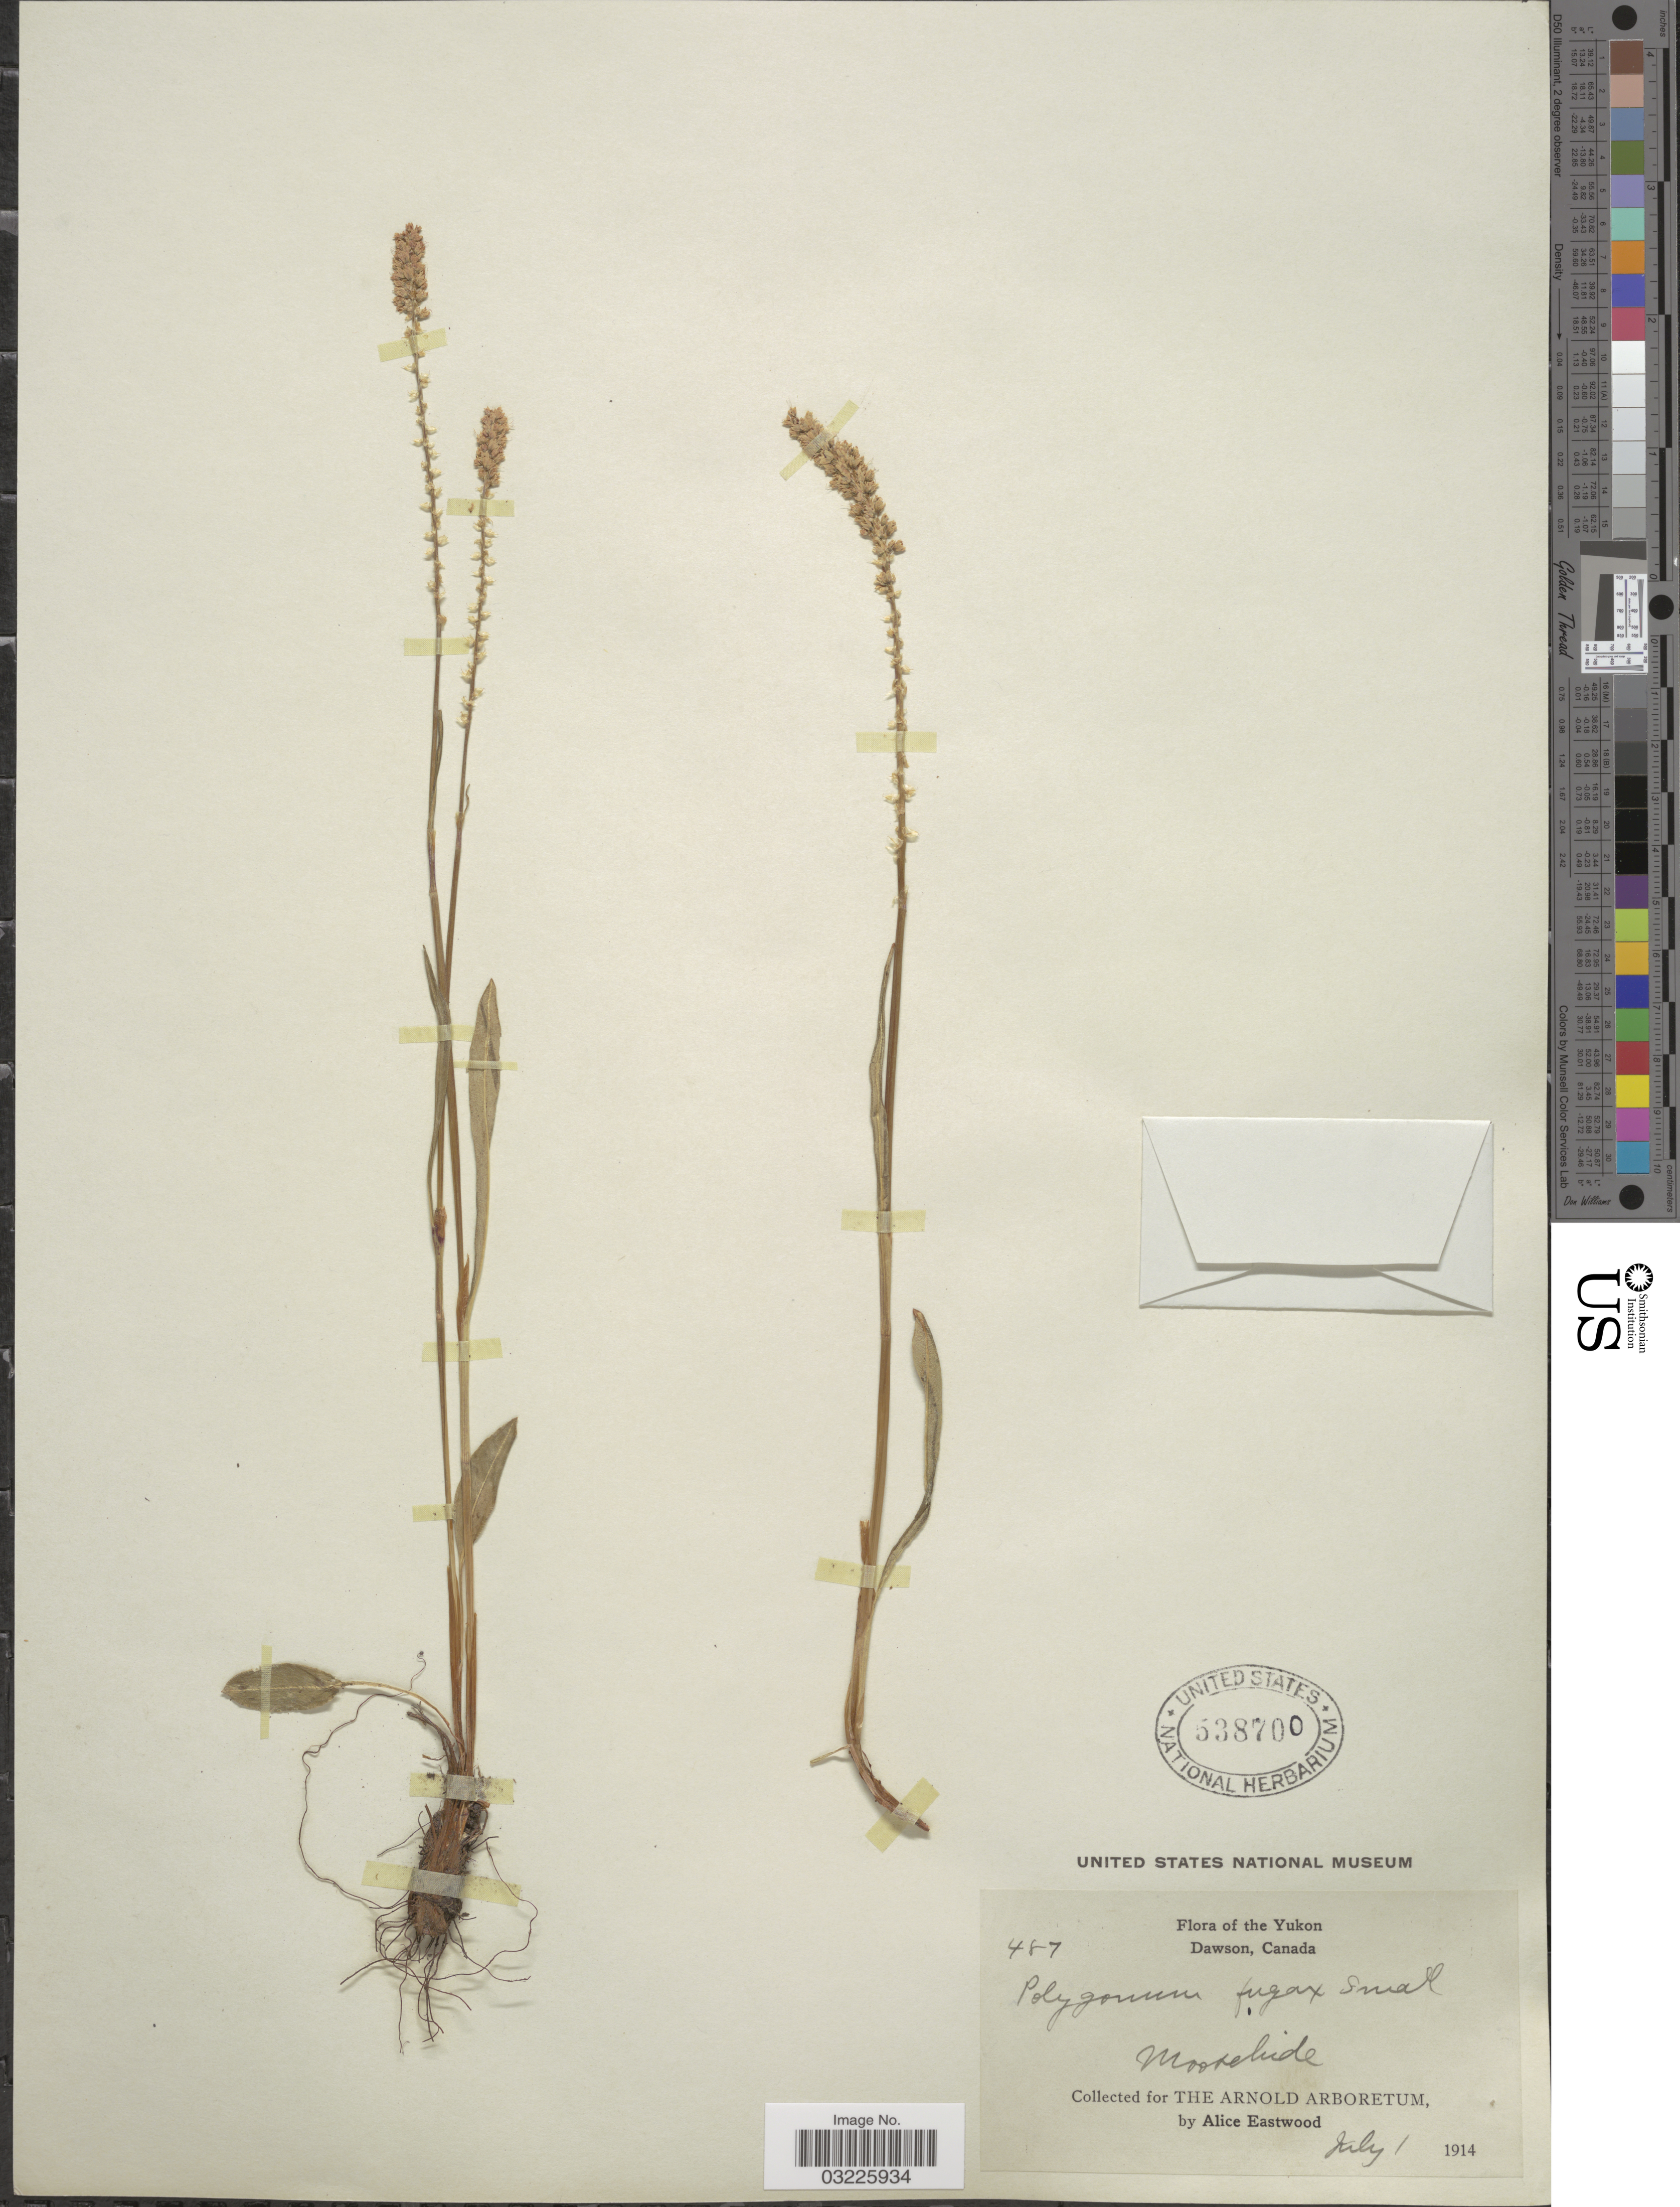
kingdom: Plantae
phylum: Tracheophyta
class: Magnoliopsida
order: Caryophyllales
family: Polygonaceae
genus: Bistorta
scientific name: Bistorta vivipara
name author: (L.) Delarbre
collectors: A. Eastwood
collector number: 487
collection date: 1914-07-01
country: Canada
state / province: Yukon Territory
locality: Yukon. Dawson. Moosehide.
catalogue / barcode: US 538700